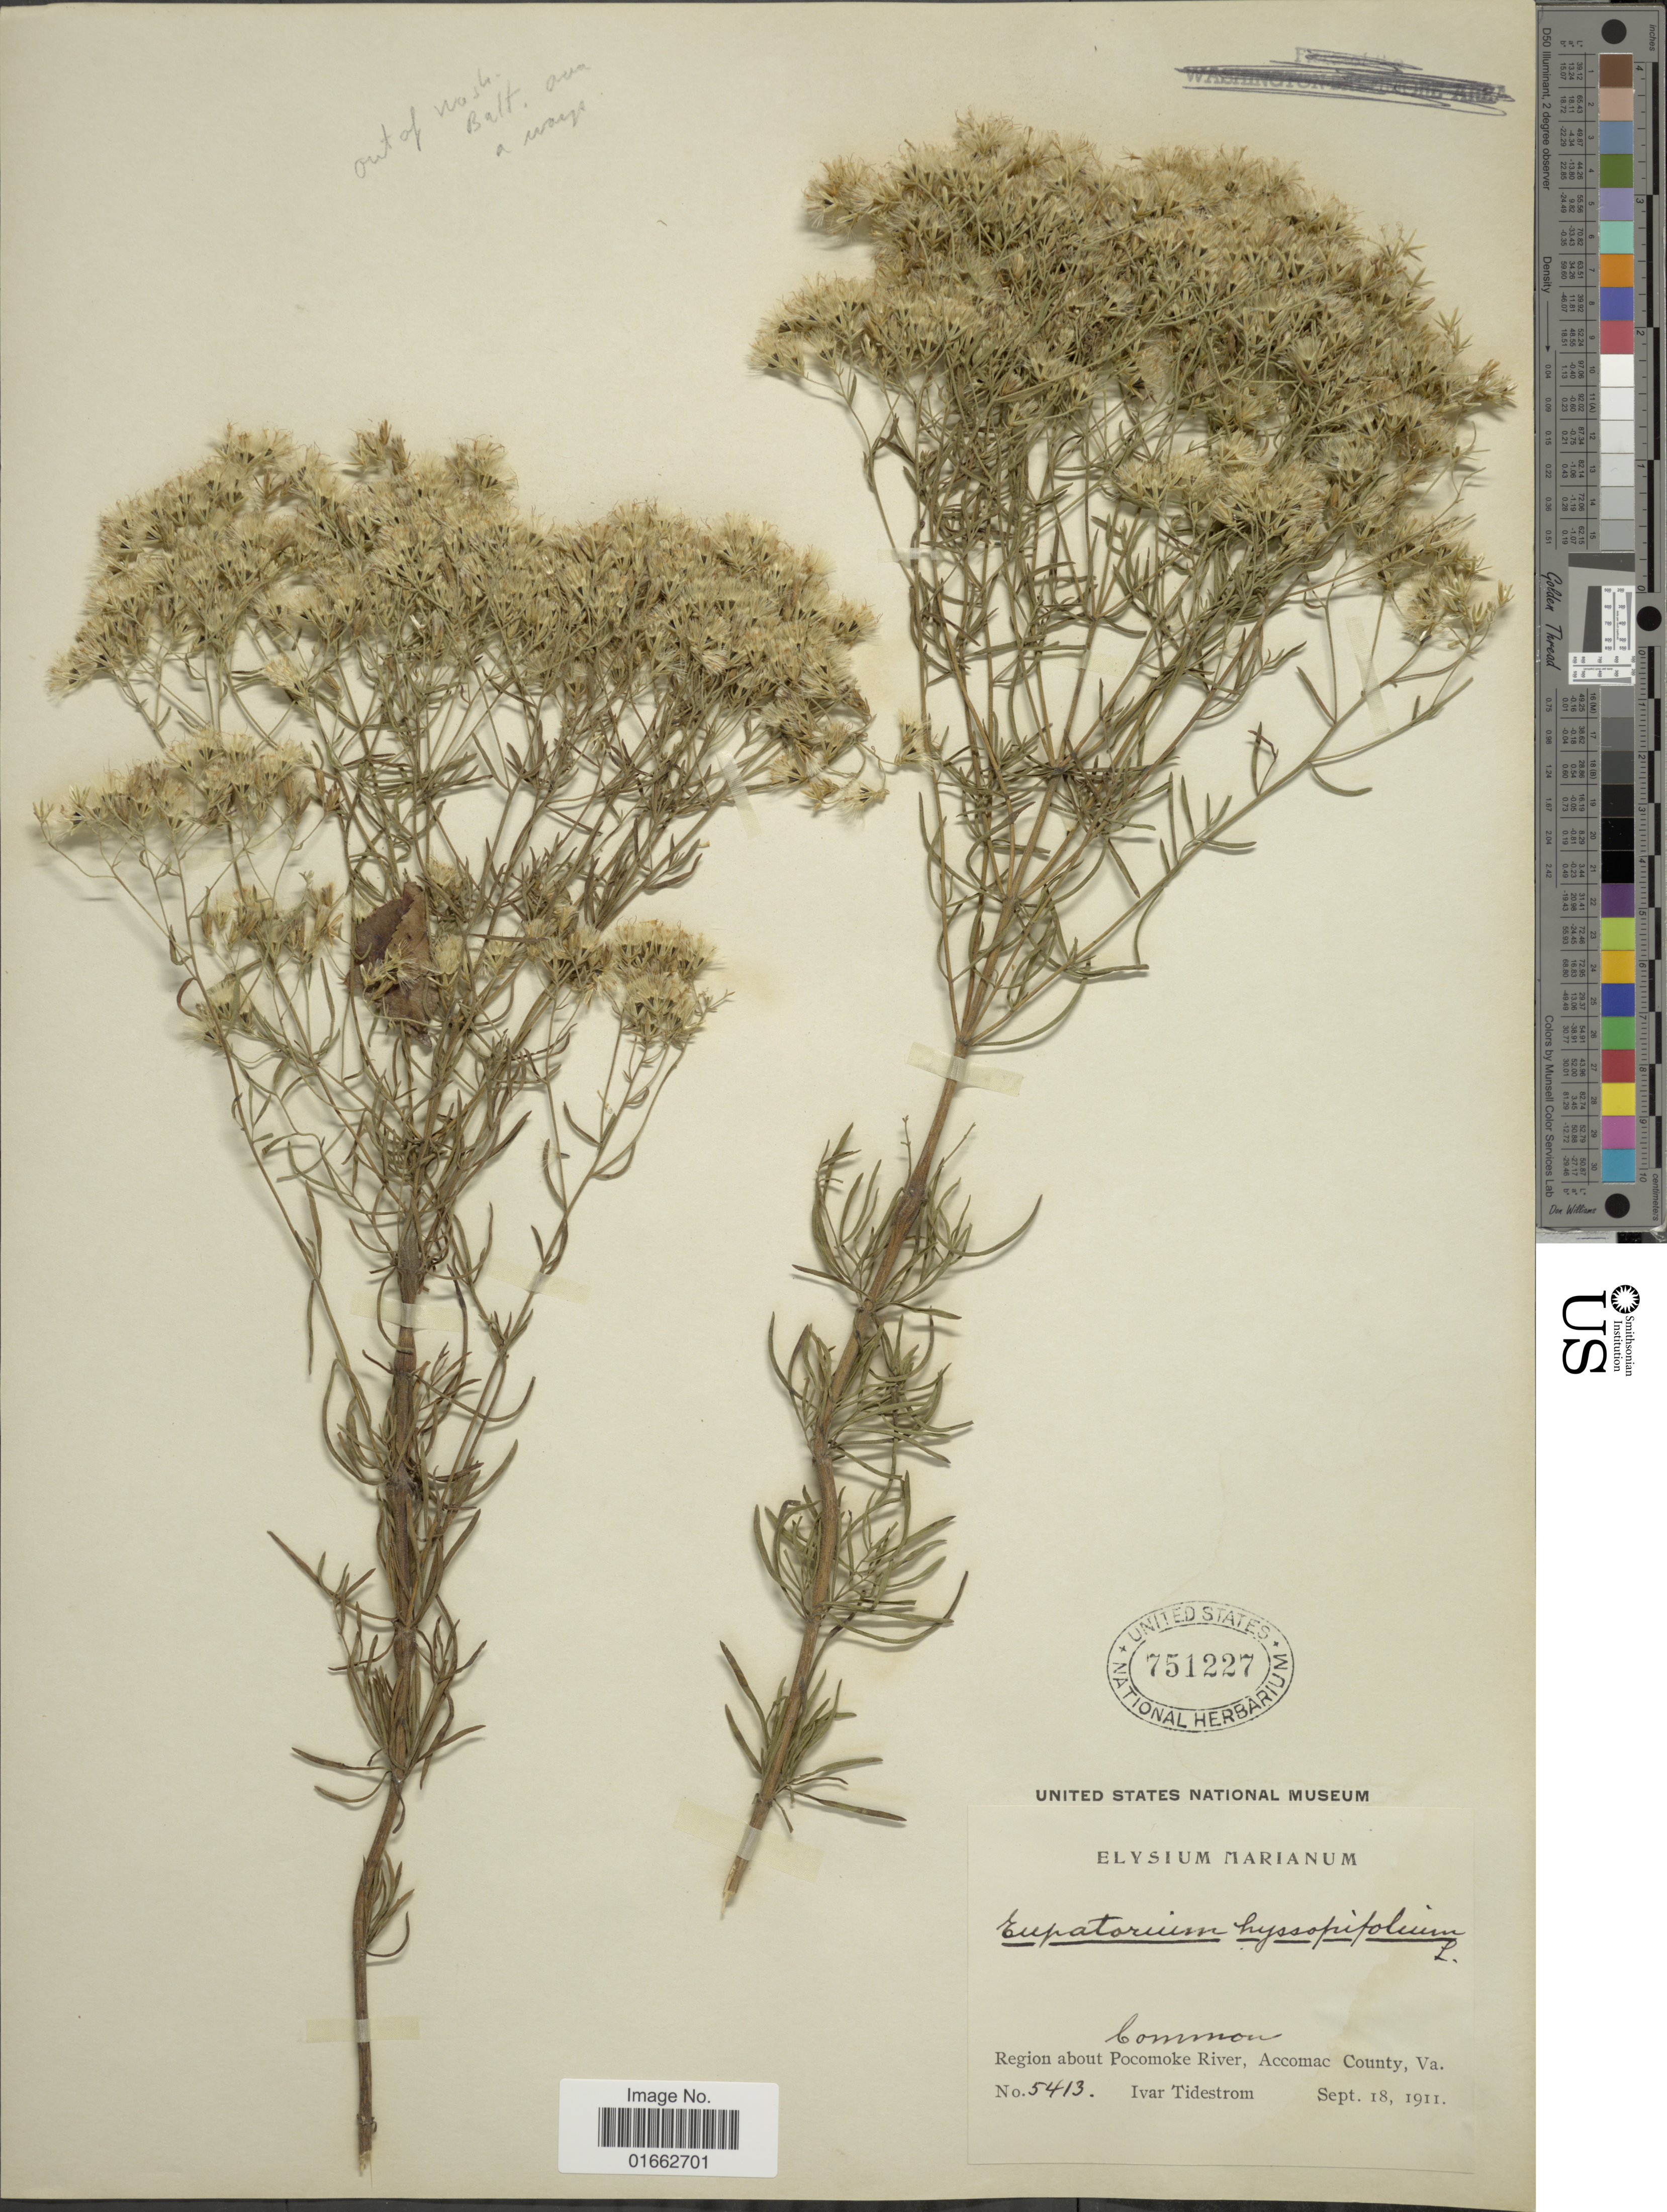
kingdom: Plantae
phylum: Tracheophyta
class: Magnoliopsida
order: Asterales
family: Asteraceae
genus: Critonia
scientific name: Critonia hyssopifolium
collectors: I. F. Tidestrom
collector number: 5413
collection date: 1911-09-18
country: United States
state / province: Virginia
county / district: Accomack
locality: Region about Pocomoke River, Accomac County, Va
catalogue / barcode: US 751227